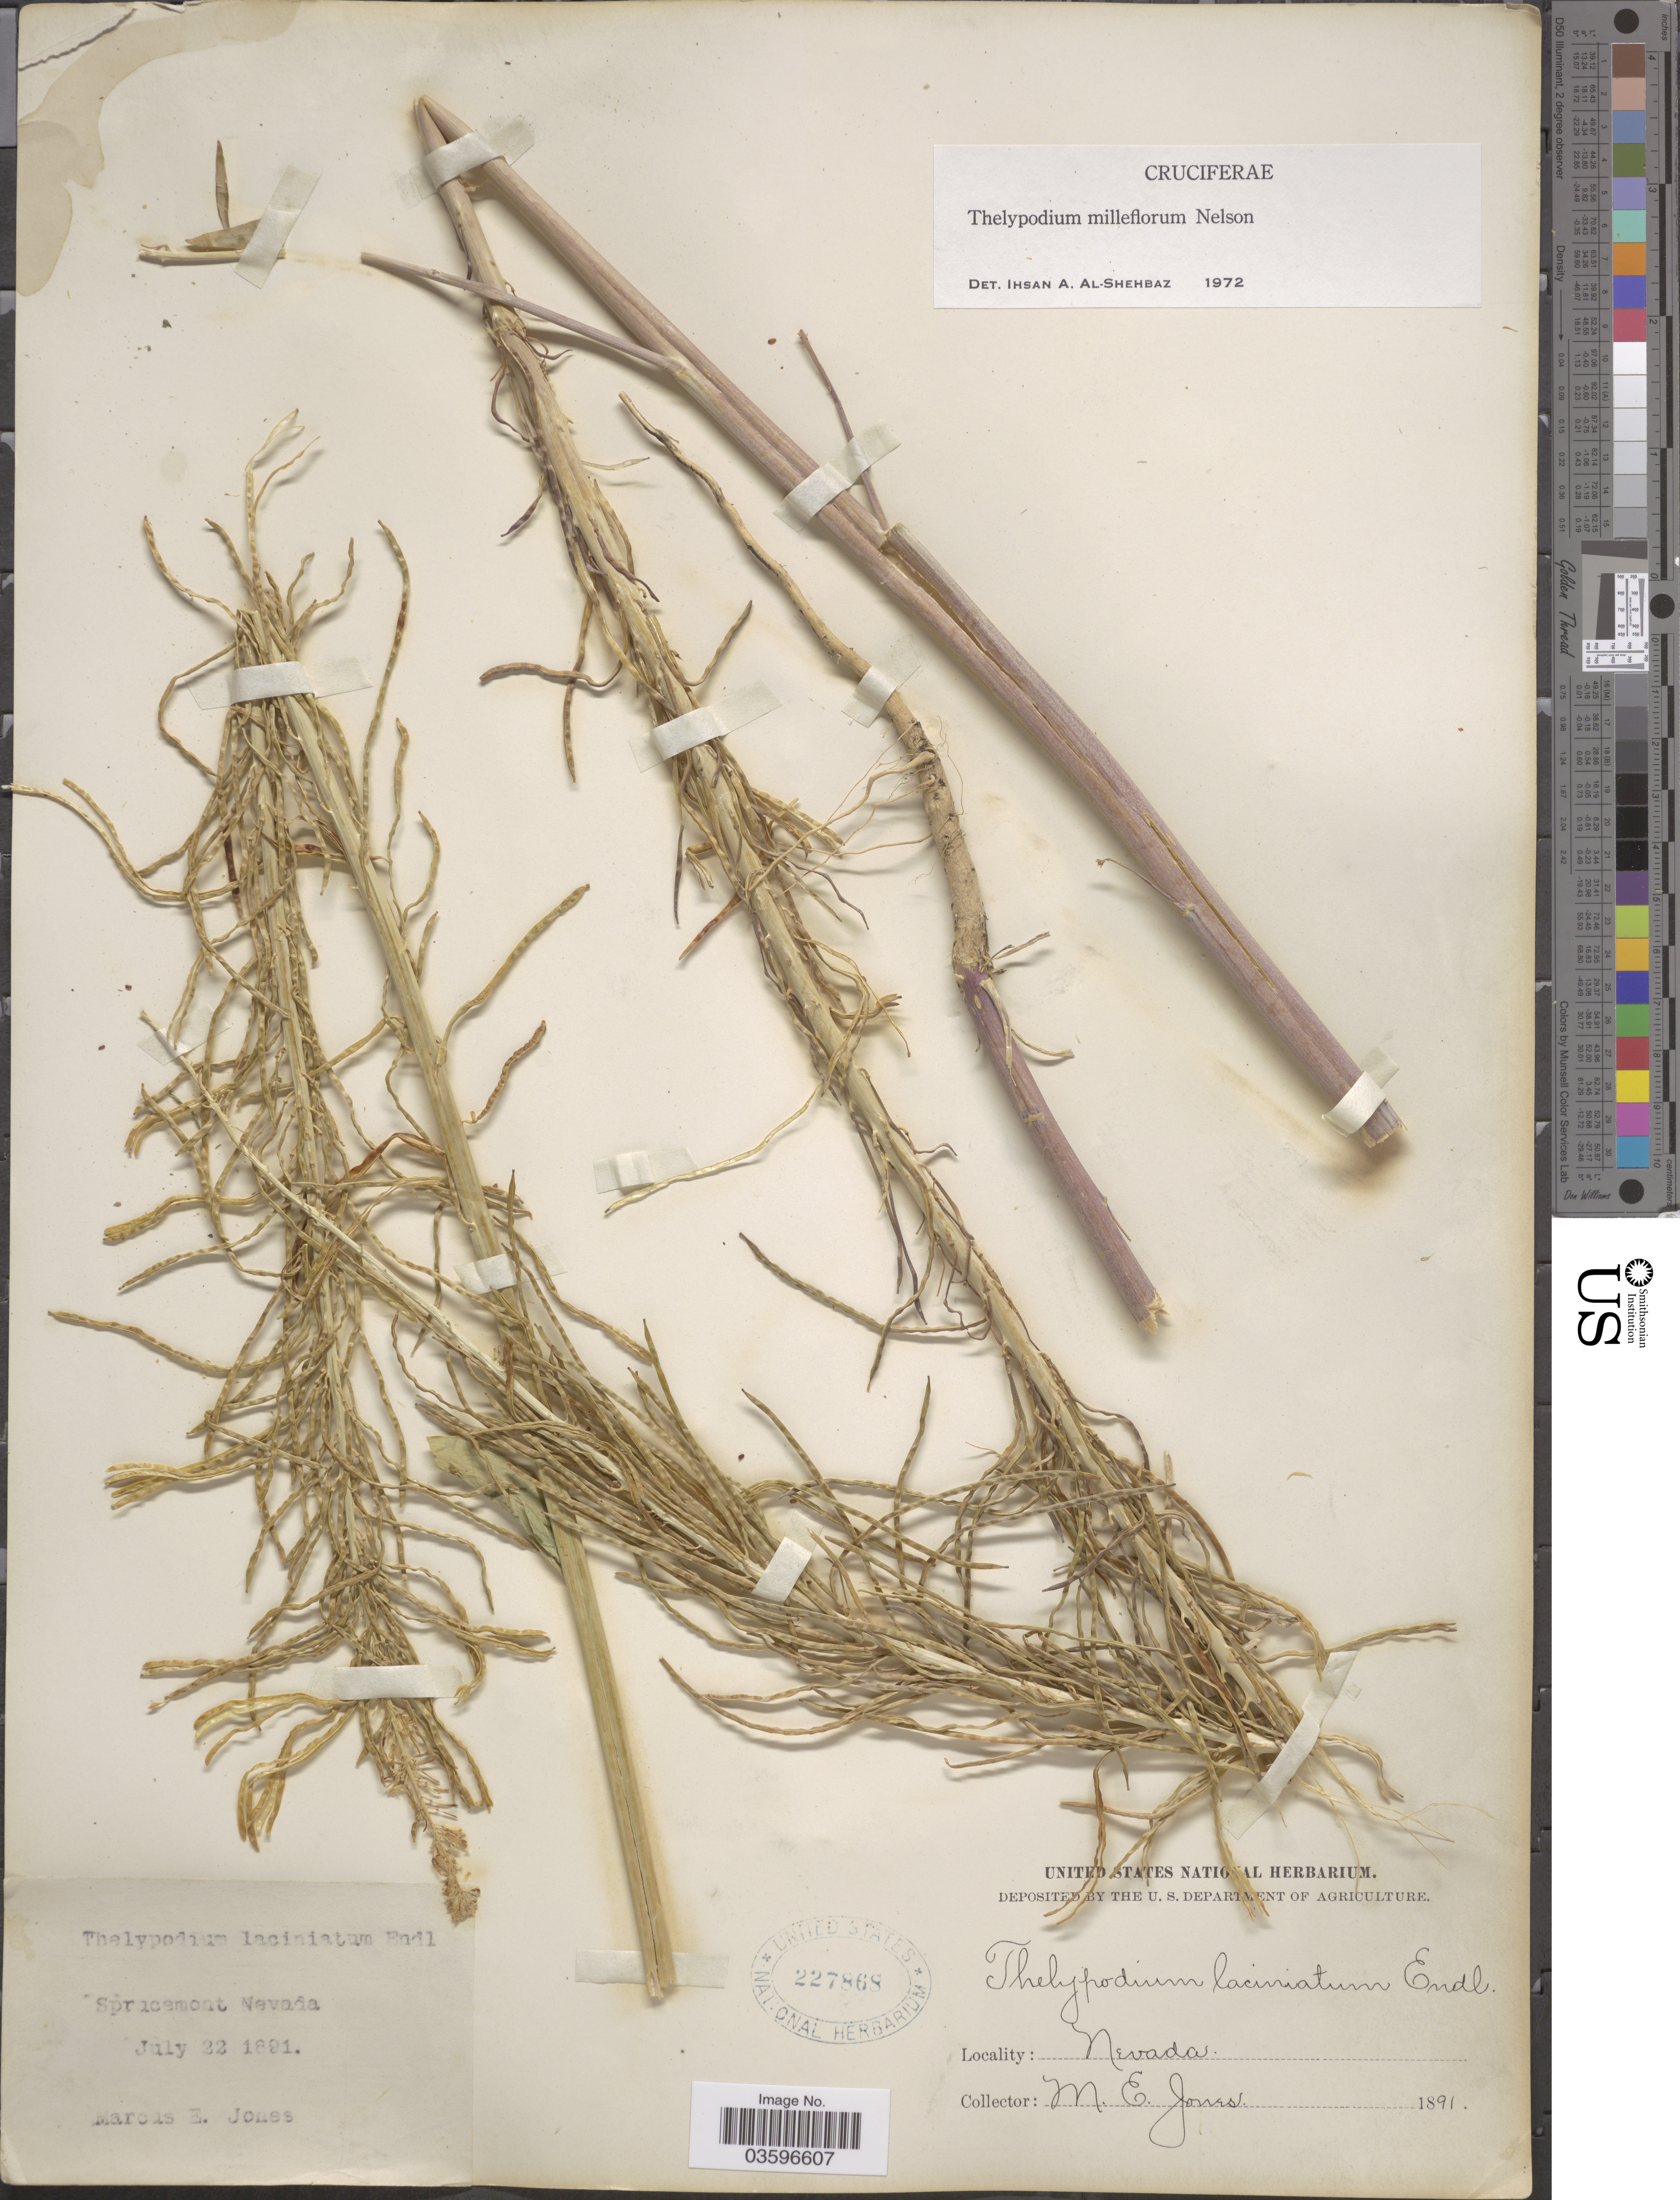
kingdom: Plantae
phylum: Tracheophyta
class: Magnoliopsida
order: Brassicales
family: Brassicaceae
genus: Thelypodium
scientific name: Thelypodium milleflorum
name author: A. Nelson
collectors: M. E. Jones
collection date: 1891-07-22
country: United States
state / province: Nevada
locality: Sprucemont Nevada.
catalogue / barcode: US 227868